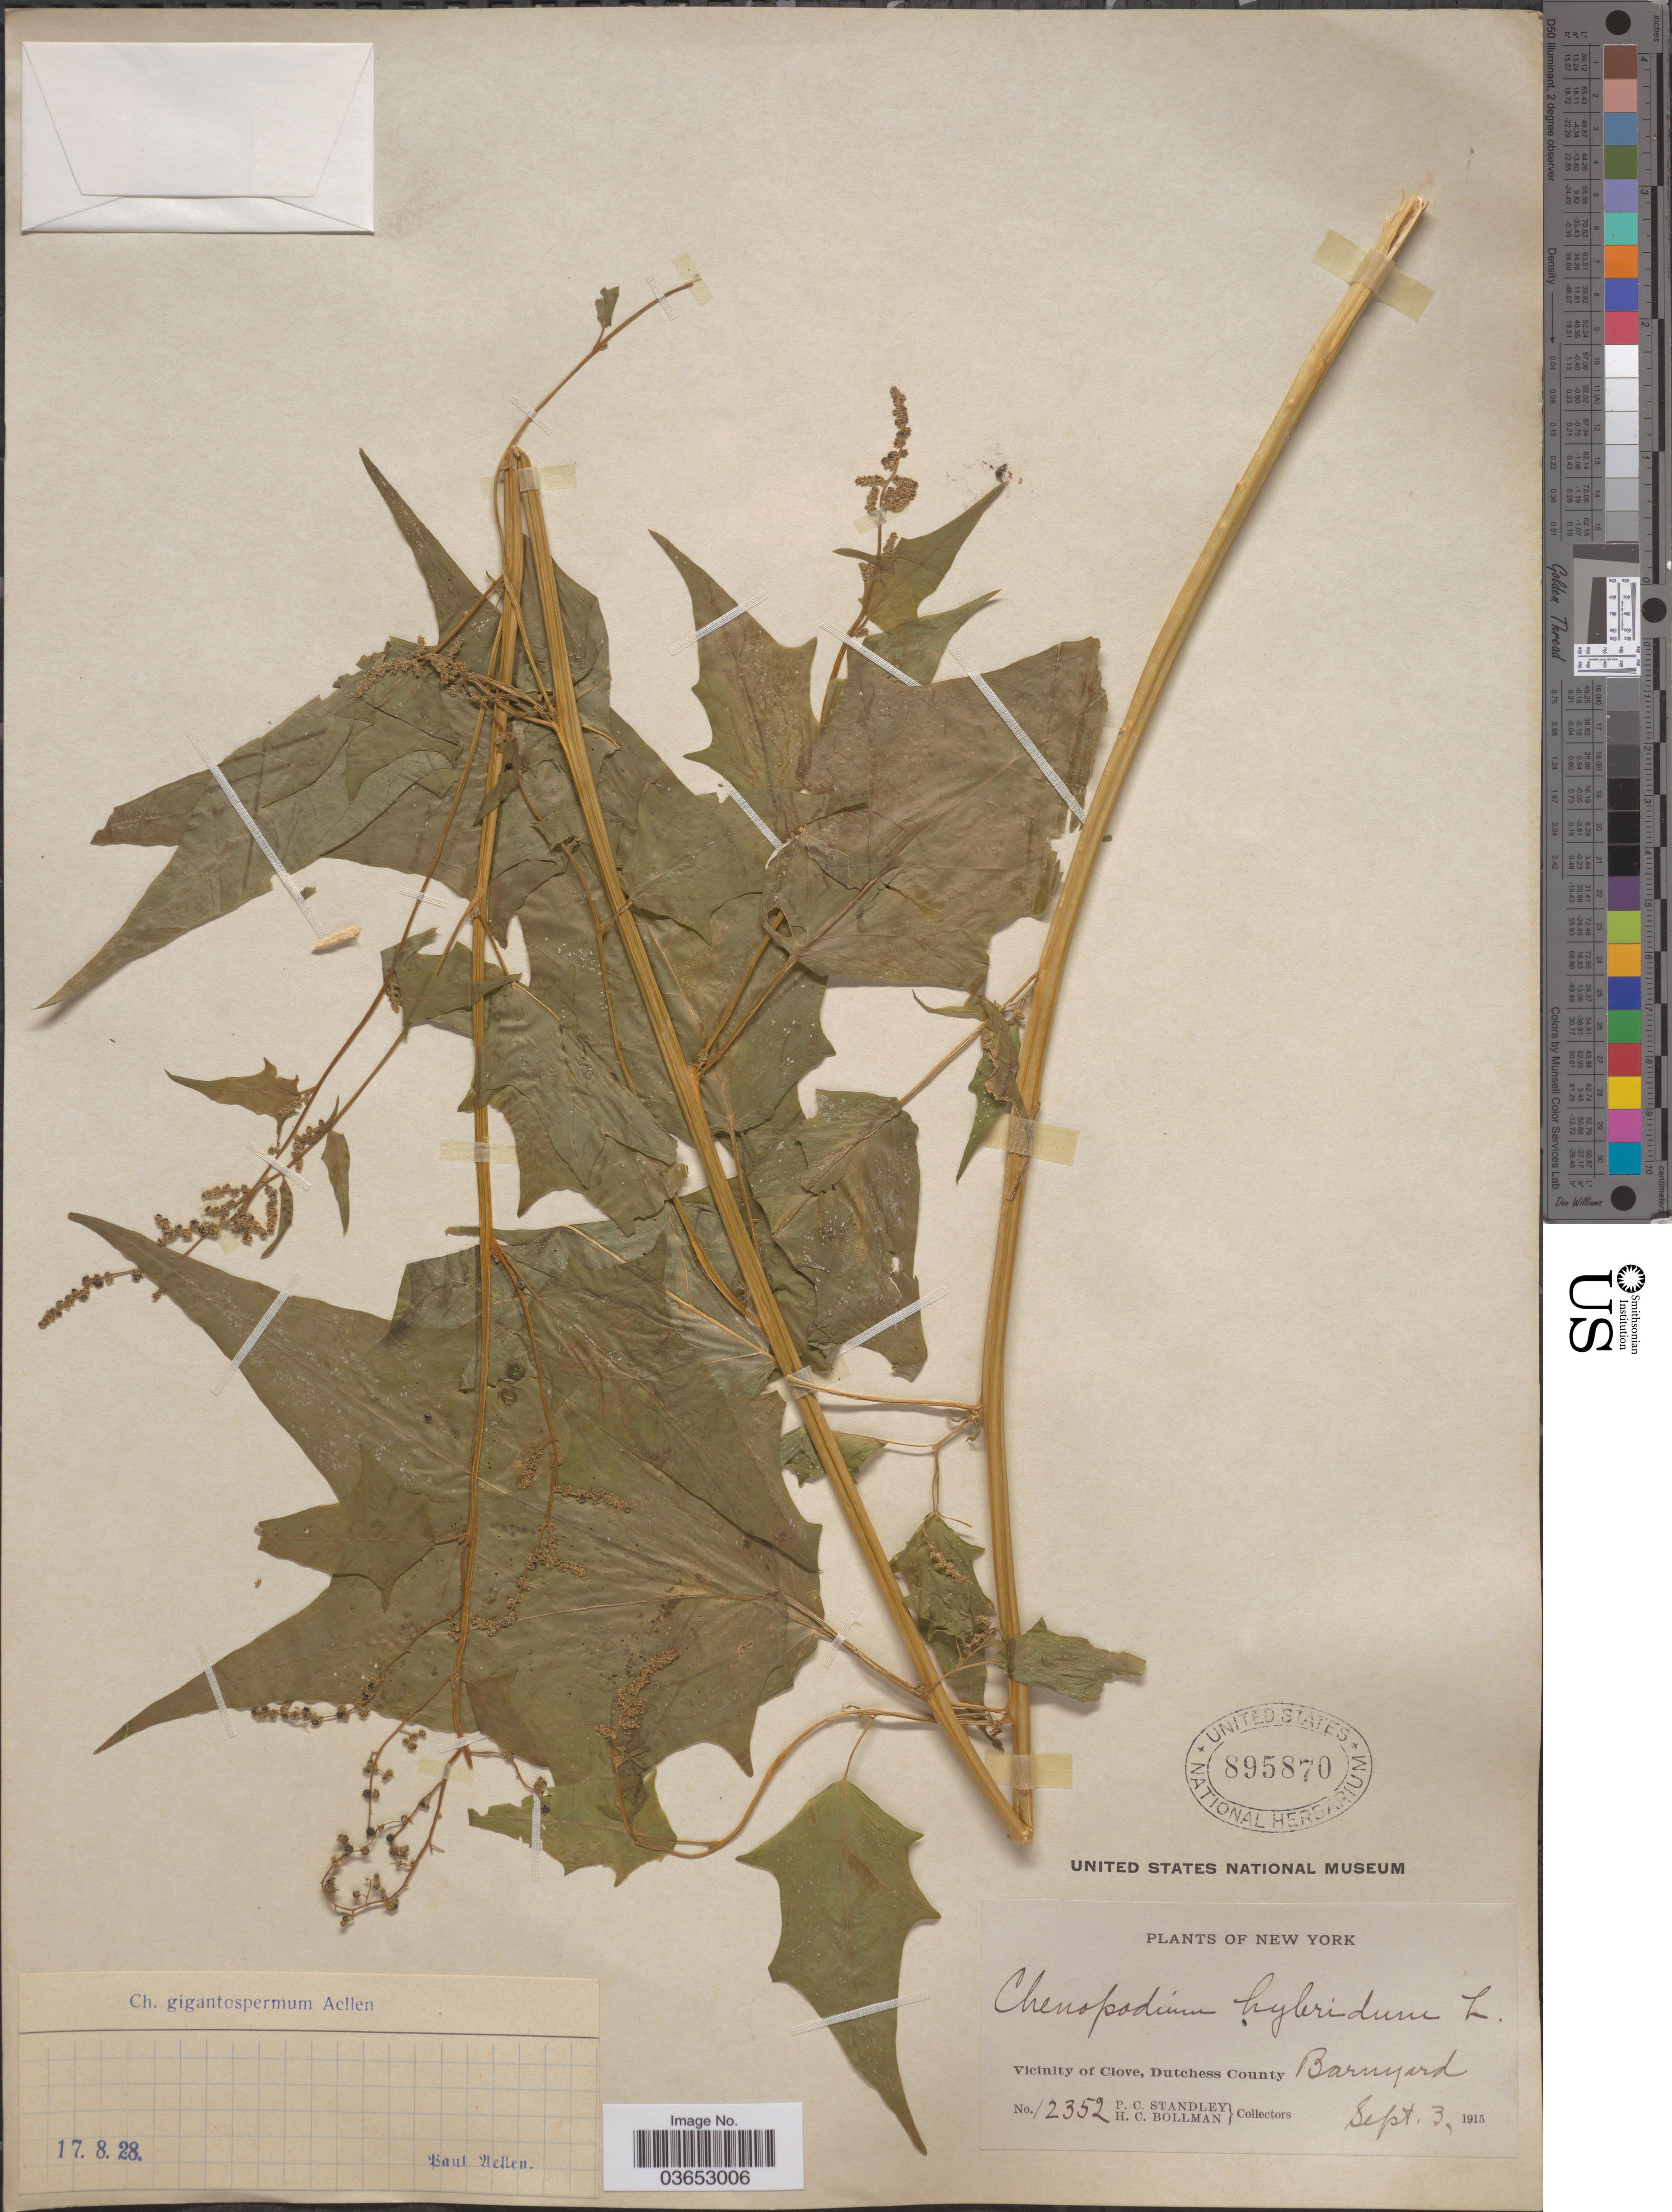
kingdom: Plantae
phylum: Tracheophyta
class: Magnoliopsida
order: Caryophyllales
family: Amaranthaceae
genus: Chenopodium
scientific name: Chenopodium gigantospermum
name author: Aellen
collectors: P. C. Standley & H. C. Bollman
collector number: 12352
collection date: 1915-09-03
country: United States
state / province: New York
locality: Vicinity of Clove, Dutchess County. Barnyard.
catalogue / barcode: US 895870